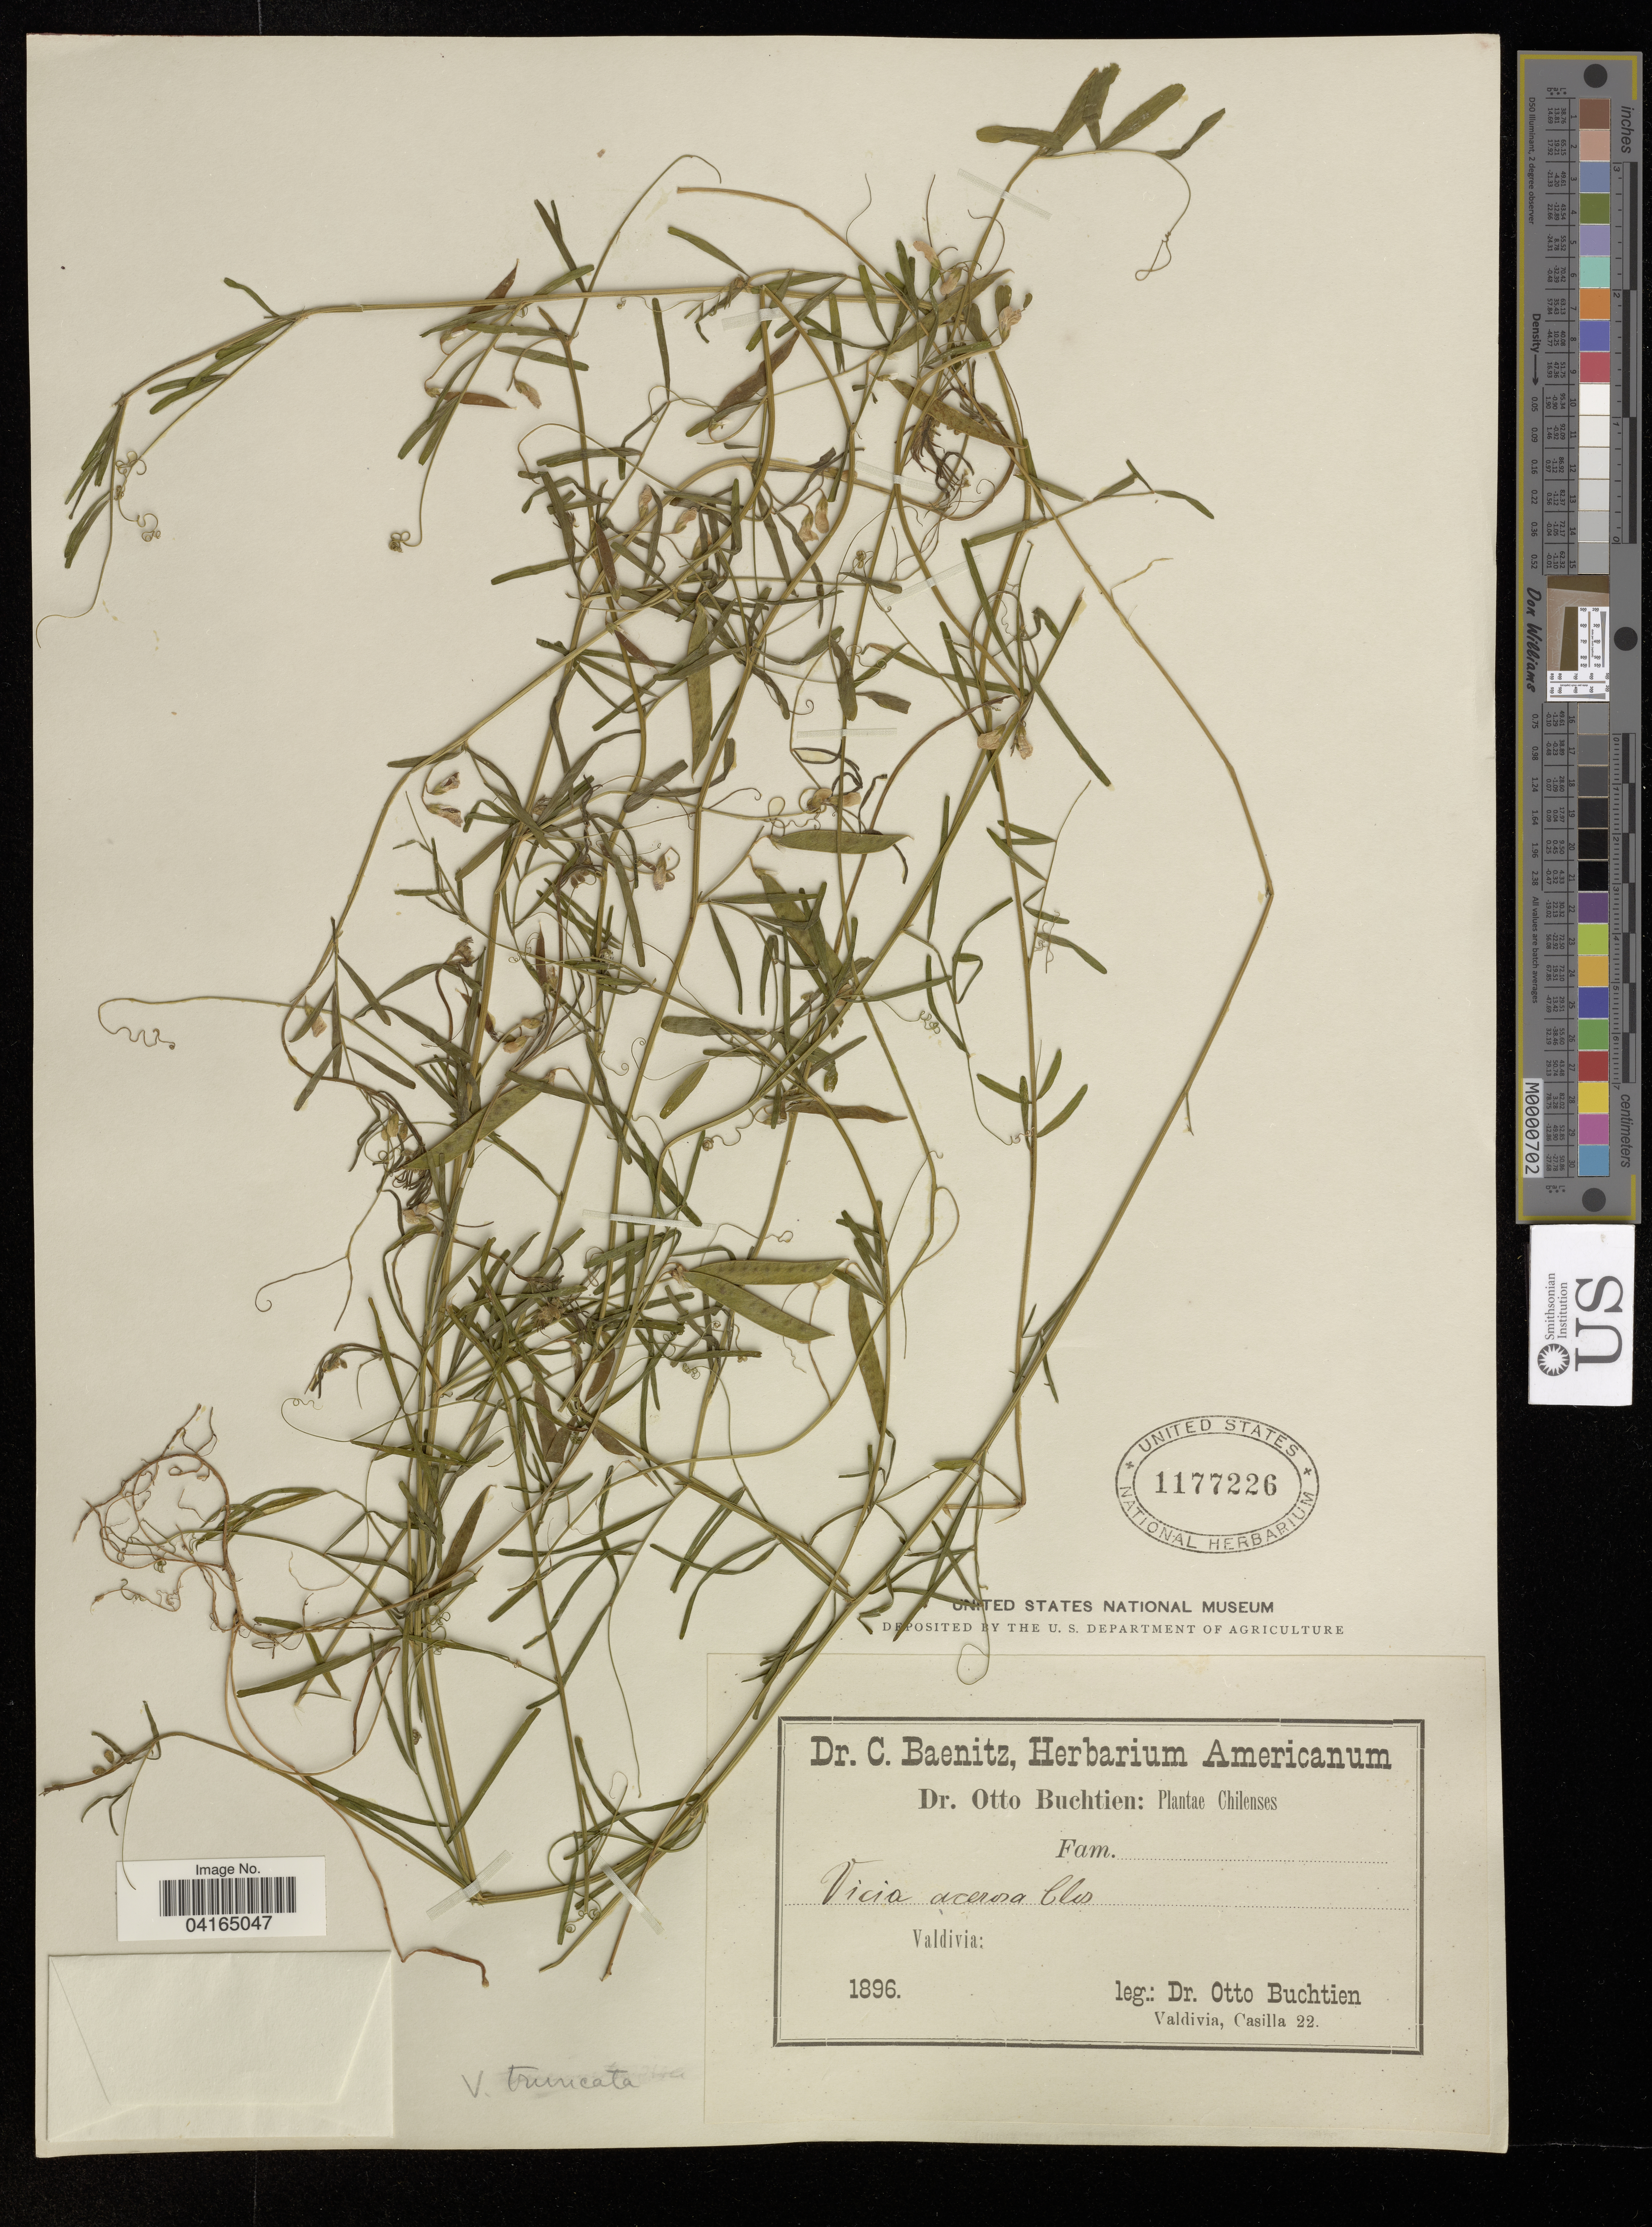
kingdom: Plantae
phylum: Tracheophyta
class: Magnoliopsida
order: Fabales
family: Fabaceae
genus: Vicia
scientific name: Vicia acerosa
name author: Clos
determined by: Hechenleitner, Paulina, RBG Edinburgh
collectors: O. Buchtien & C. Valdivia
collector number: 22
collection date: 1896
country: Chile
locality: Valdivia:.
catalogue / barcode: US 1177226